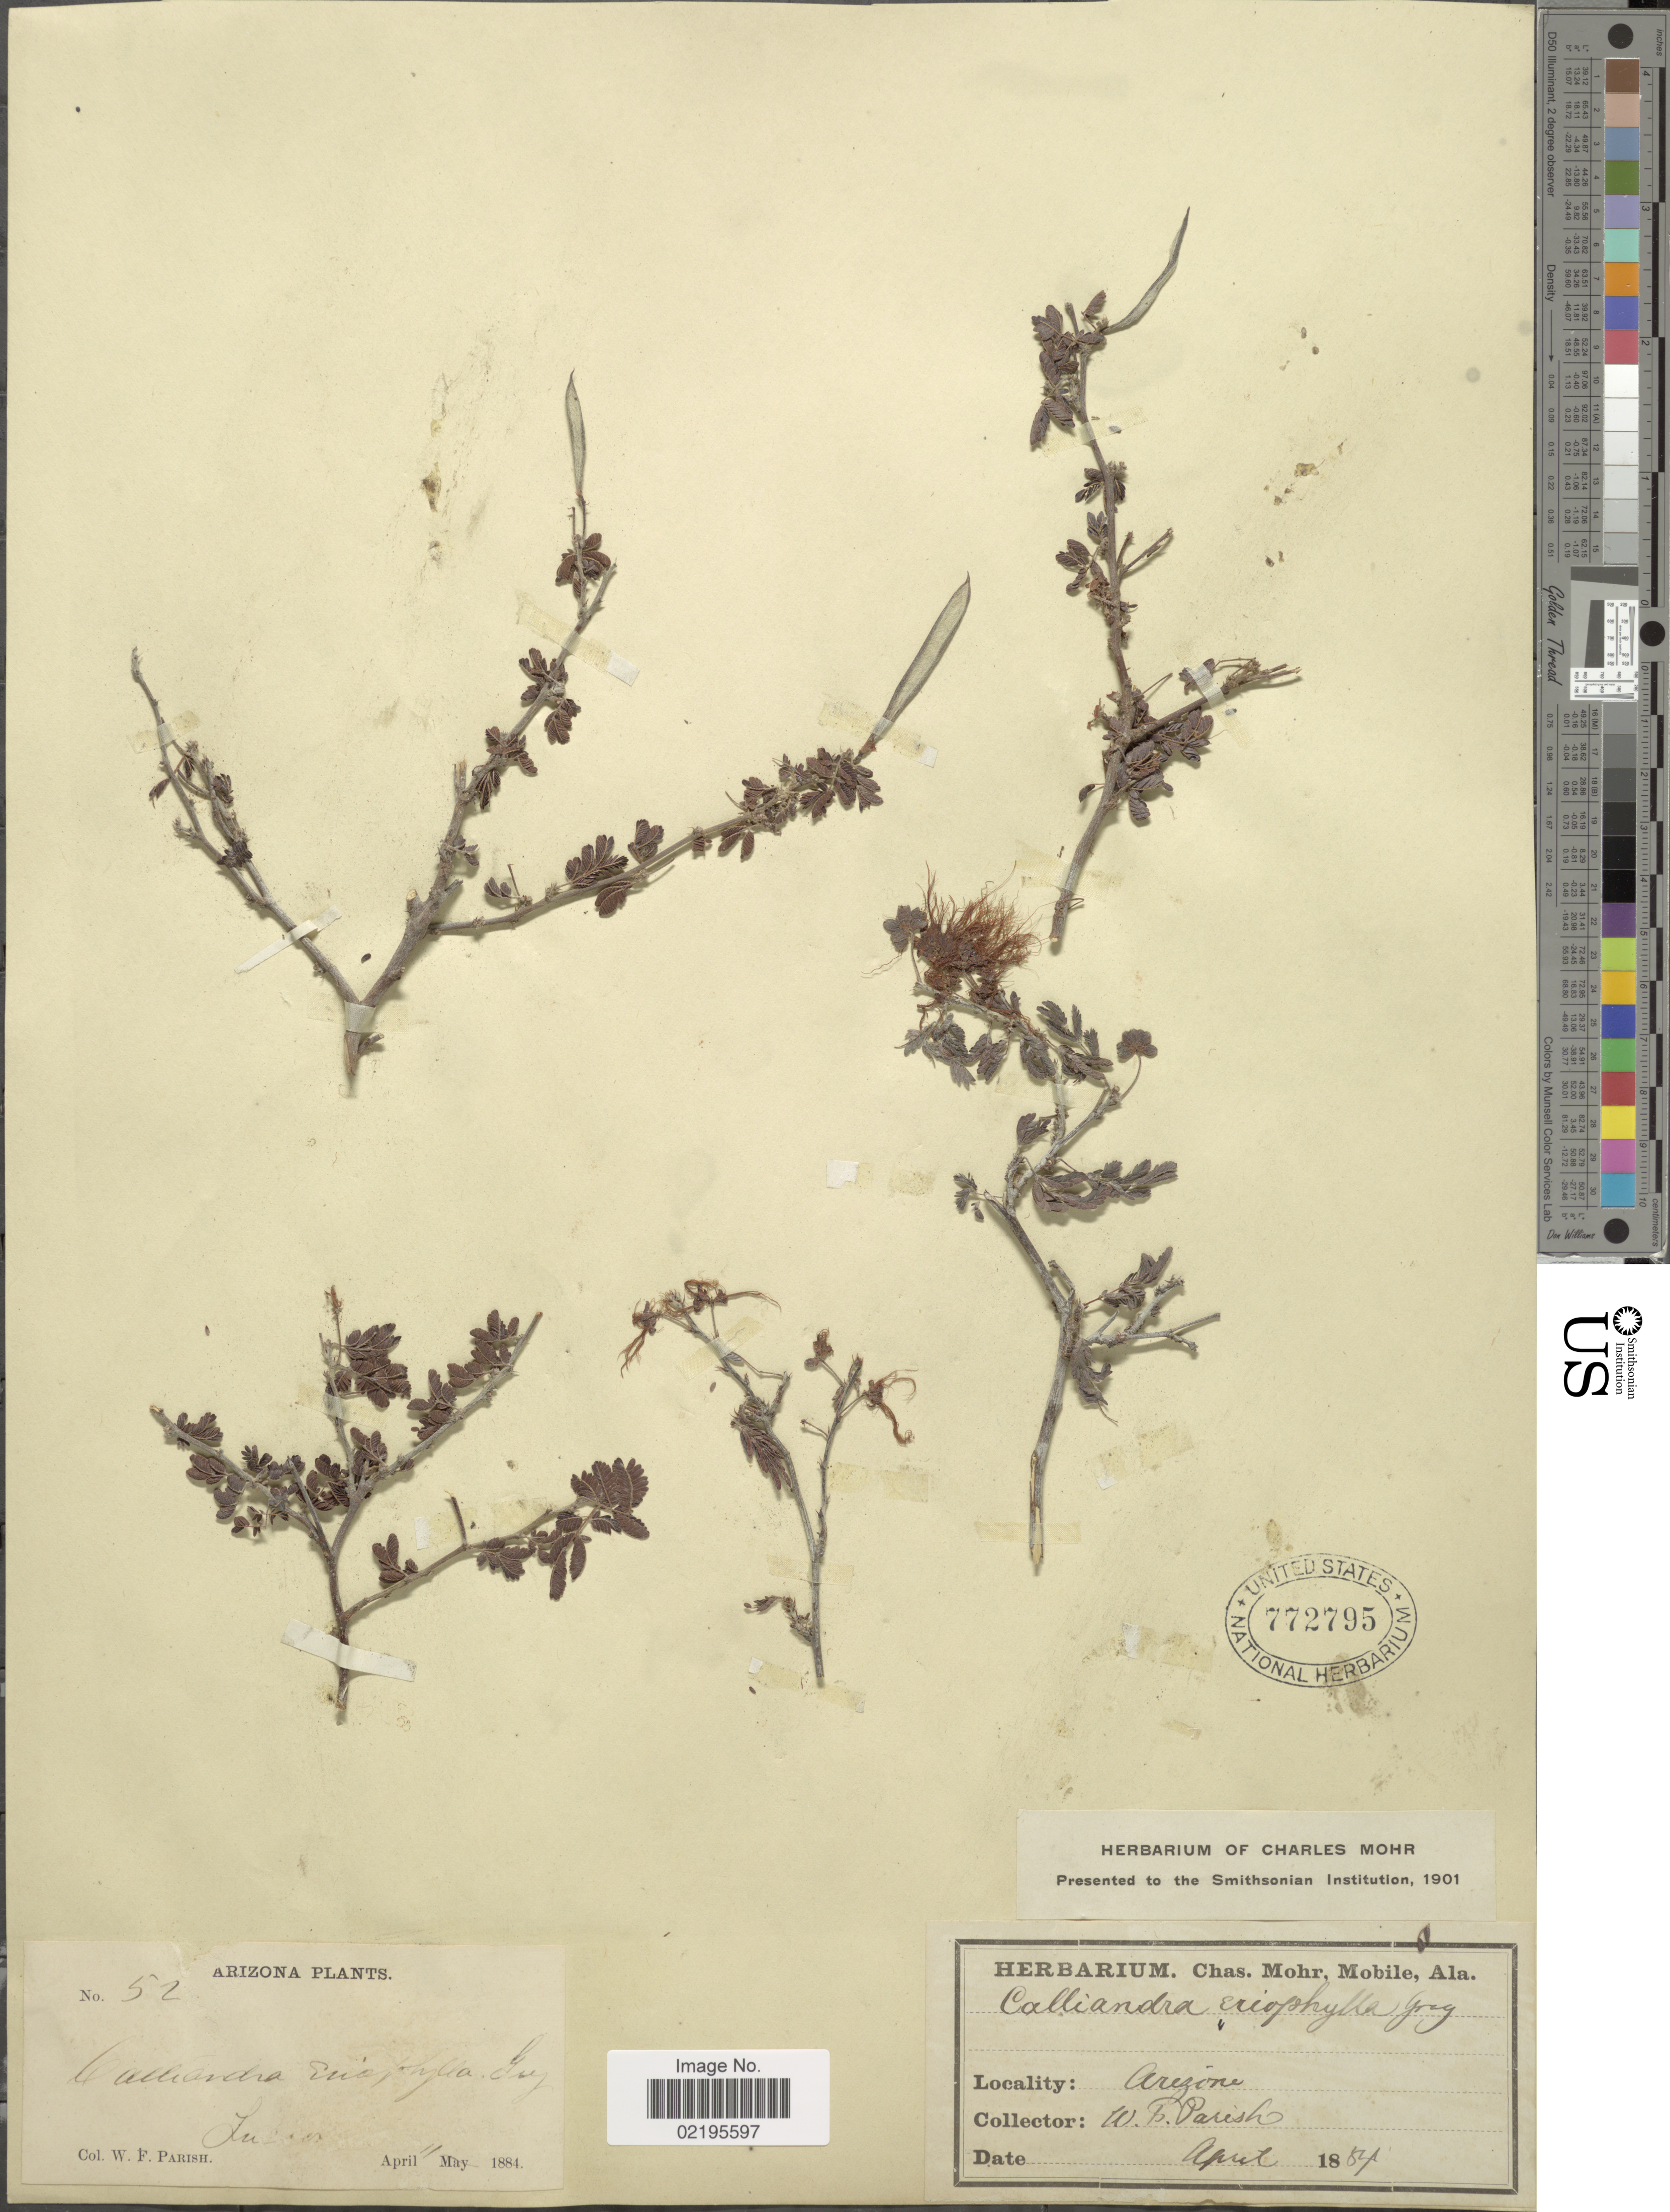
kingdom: Plantae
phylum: Tracheophyta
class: Magnoliopsida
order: Fabales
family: Fabaceae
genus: Calliandra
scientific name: Calliandra eriophylla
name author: Benth.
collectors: W. F. Parish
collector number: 52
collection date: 1884-04-11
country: United States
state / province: Arizona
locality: Tuscon.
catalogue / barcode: US 772795